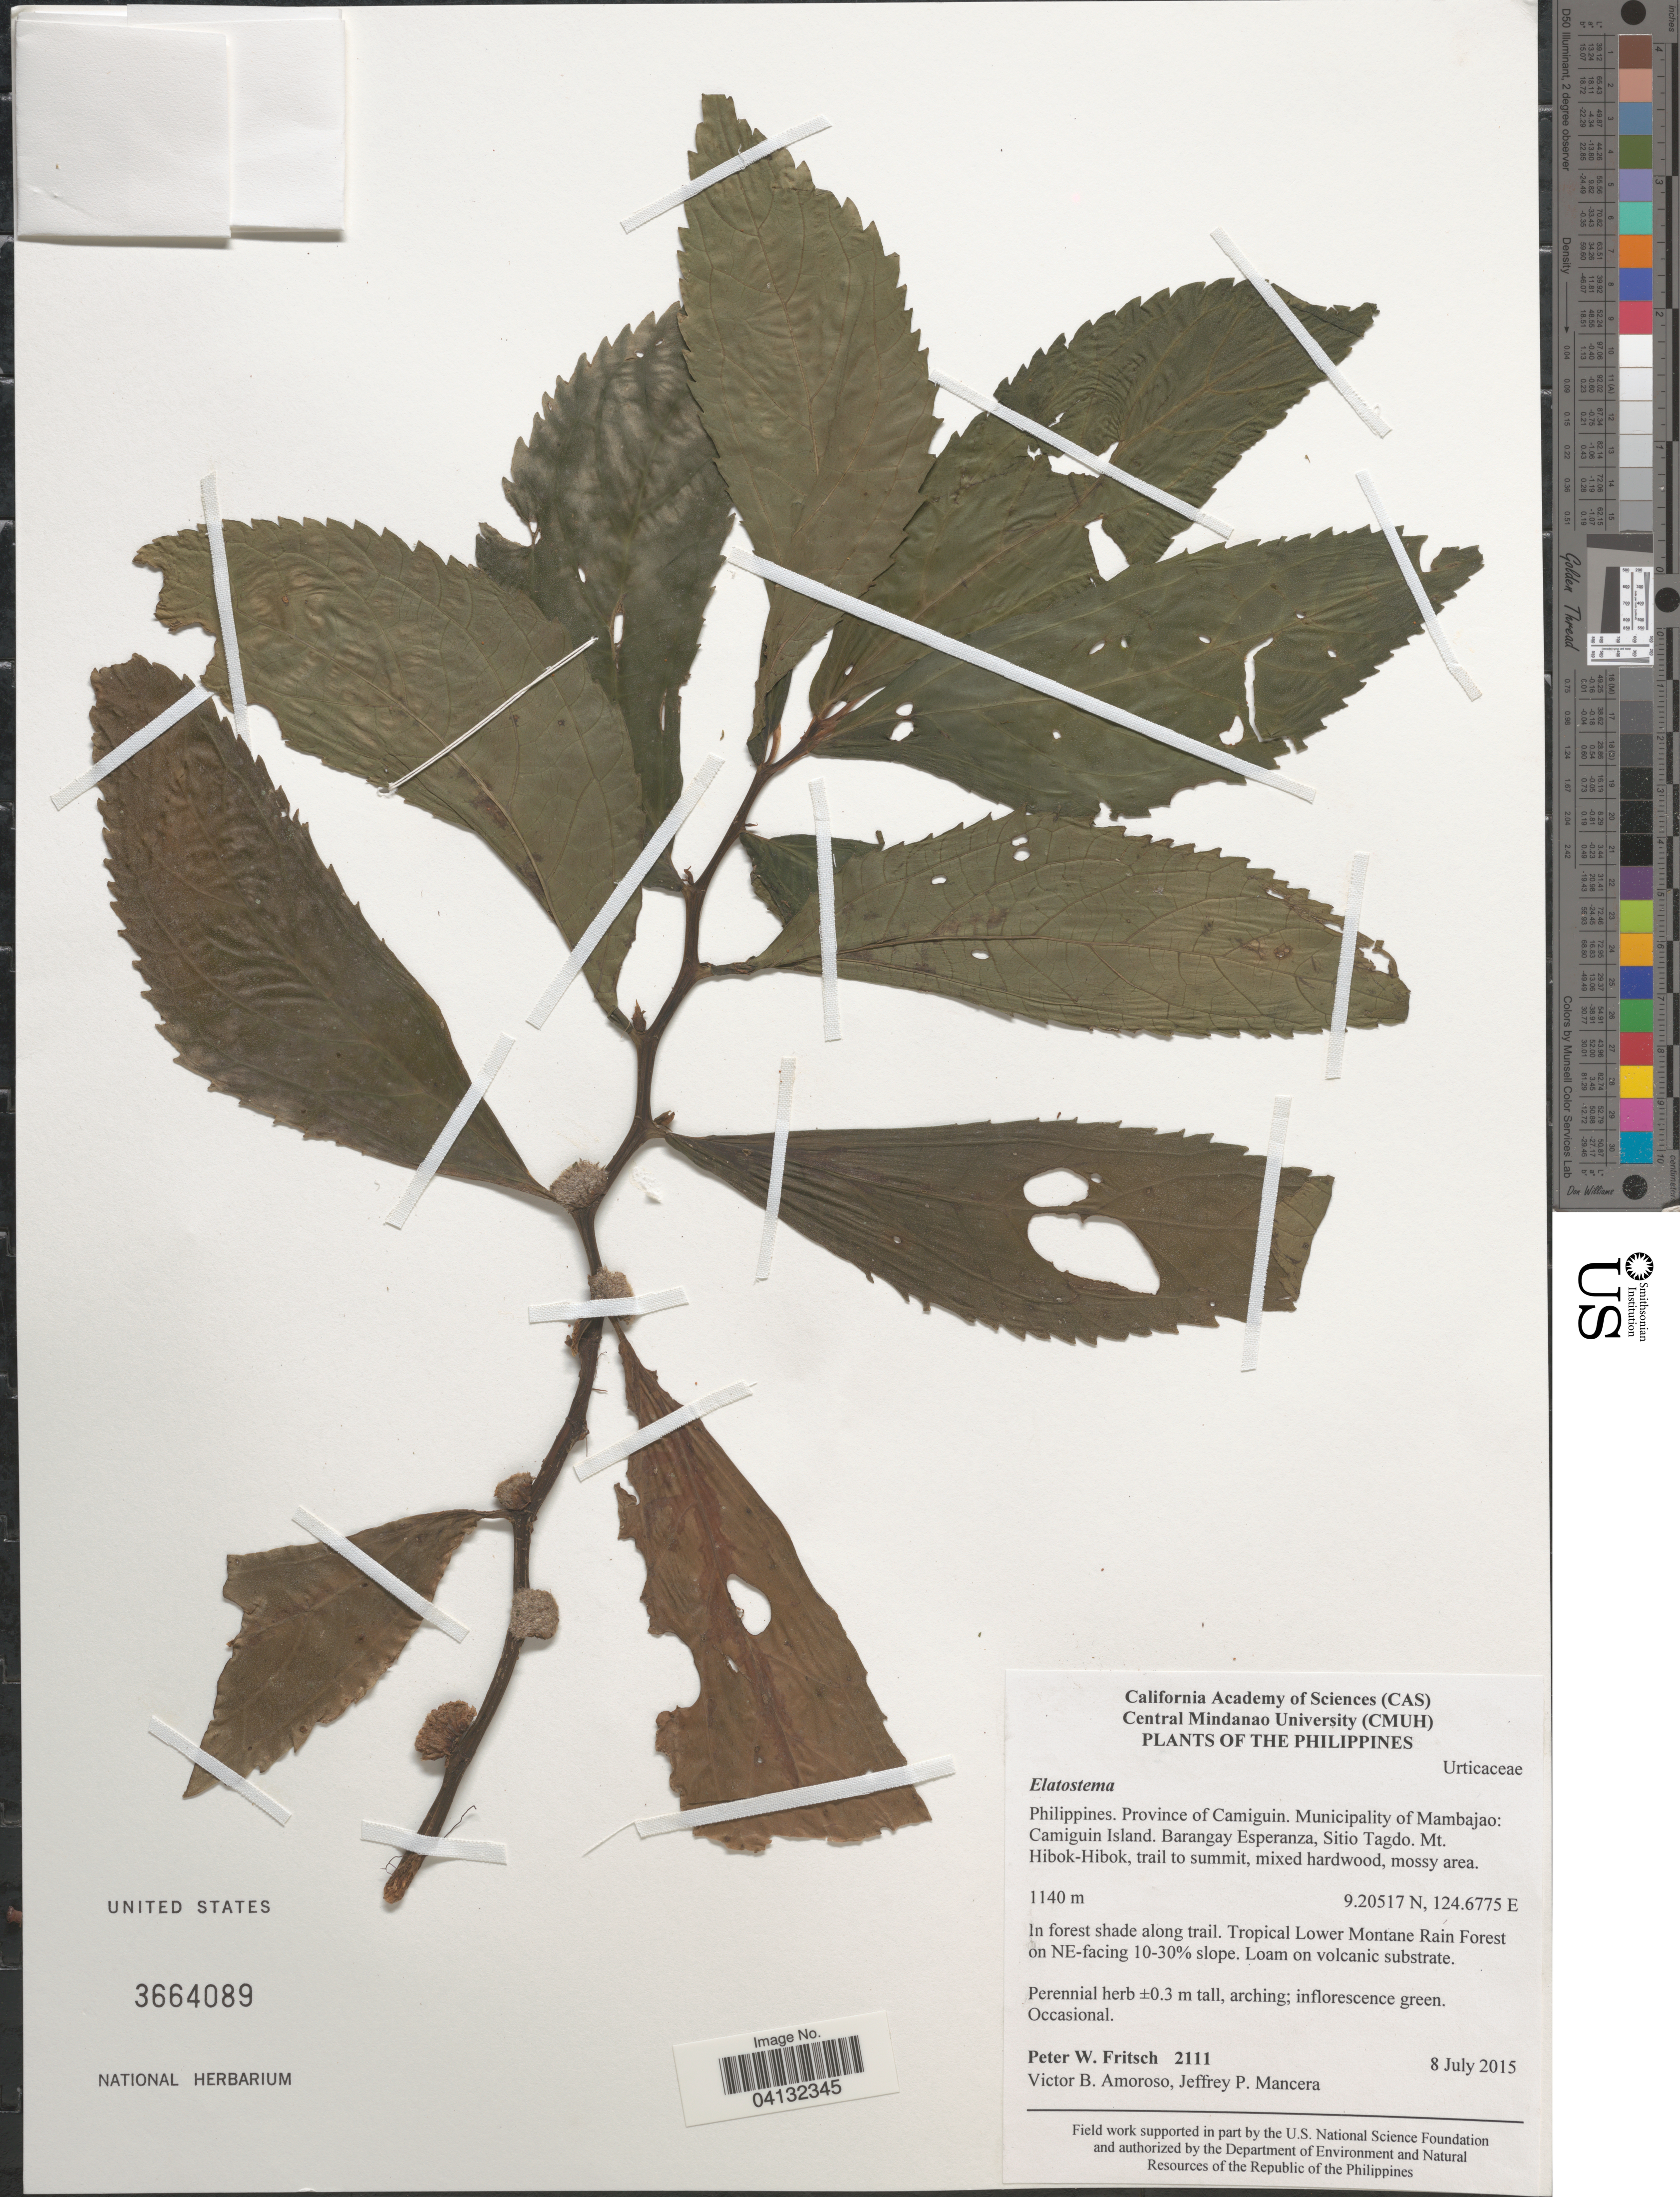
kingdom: Plantae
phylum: Tracheophyta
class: Magnoliopsida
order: Rosales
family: Urticaceae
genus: Elatostema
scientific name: Elatostema sp.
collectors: P. W. Fritsch, V. Amoroso & J. Mancera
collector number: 2111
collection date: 2015-07-08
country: Philippines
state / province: Northern Mindanao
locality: Province of Camiguin. Municipality of Mambajao: Camiguin Island. Barangay Esperanza, Sitio Tagdo. Mt. Hibok-Hibok, trail to summit, mixed hardwood, mossy area. Tropical Lower Montane Rain Forest on NE-facing 10-30% slope.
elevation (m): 1140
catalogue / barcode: US 3664089